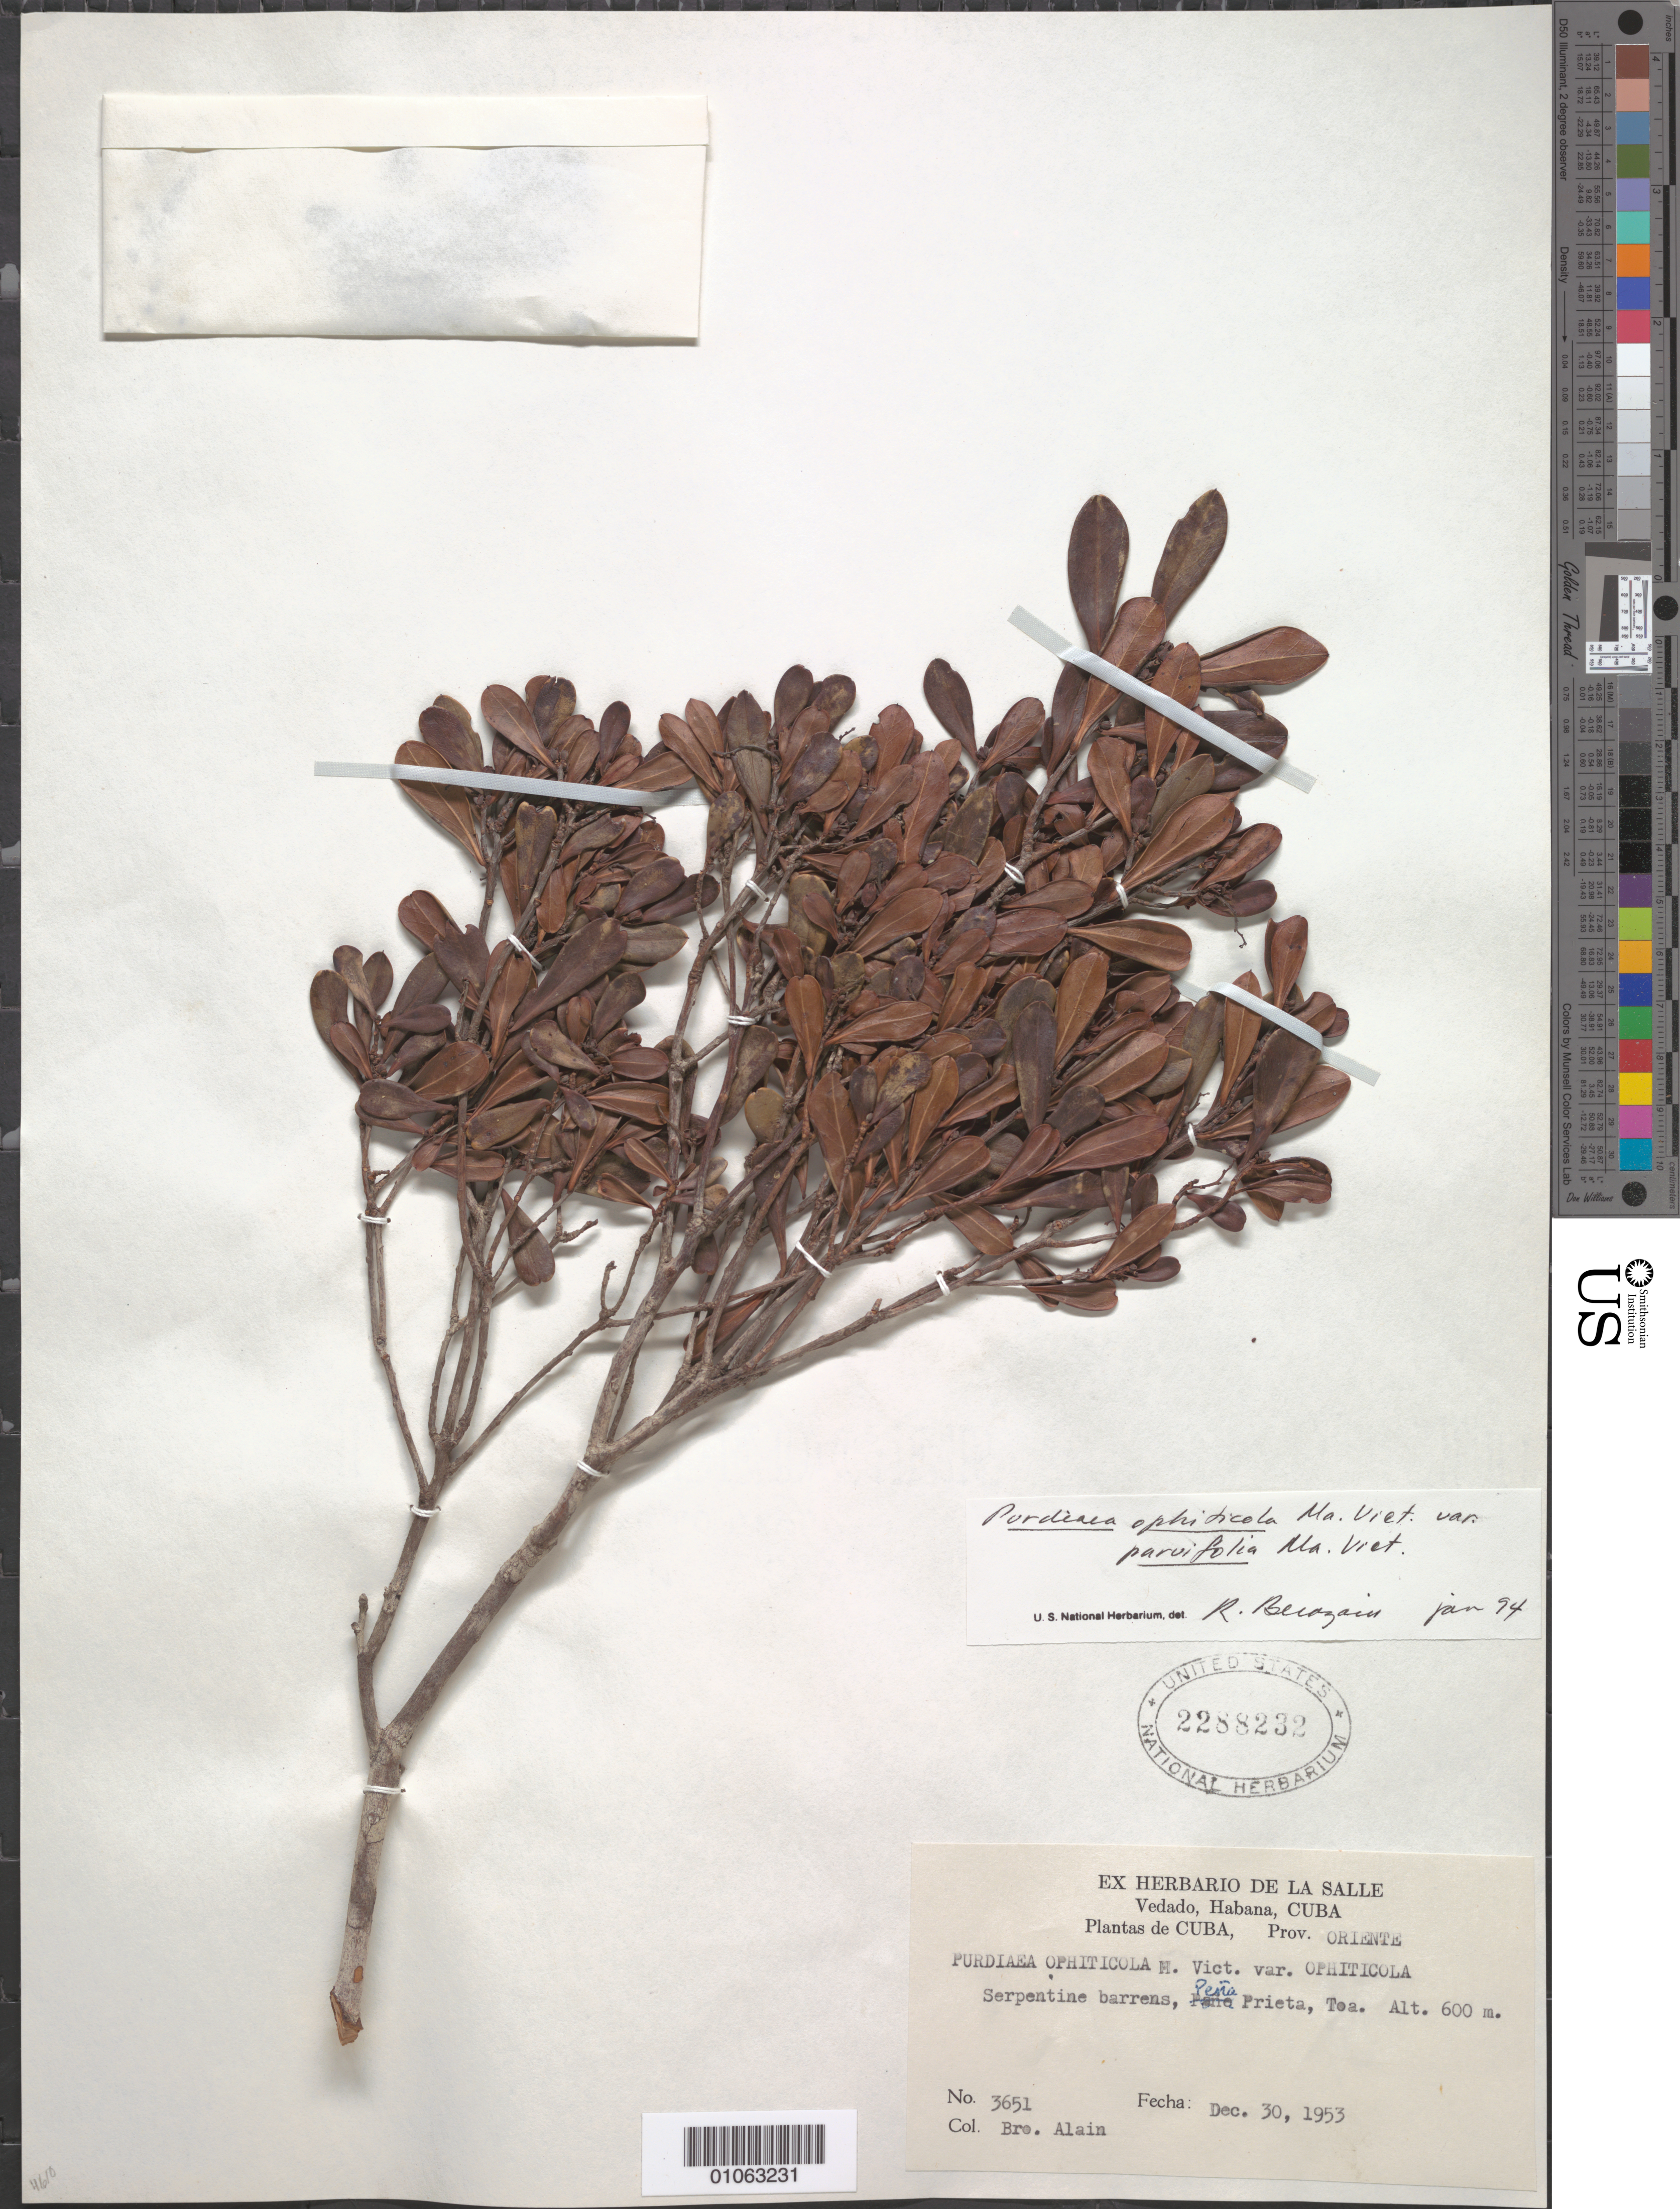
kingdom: Plantae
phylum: Tracheophyta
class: Magnoliopsida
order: Ericales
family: Clethraceae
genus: Purdiaea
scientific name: Purdiaea ophiticola var. parvifolia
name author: Vict.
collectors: A. H. Liogier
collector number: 3651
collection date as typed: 30 Dec 1953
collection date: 1953-12-30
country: Cuba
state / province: Oriente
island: Cuba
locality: Serpentine barrens: Pena Prieta, Toa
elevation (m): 600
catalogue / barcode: US 2288232